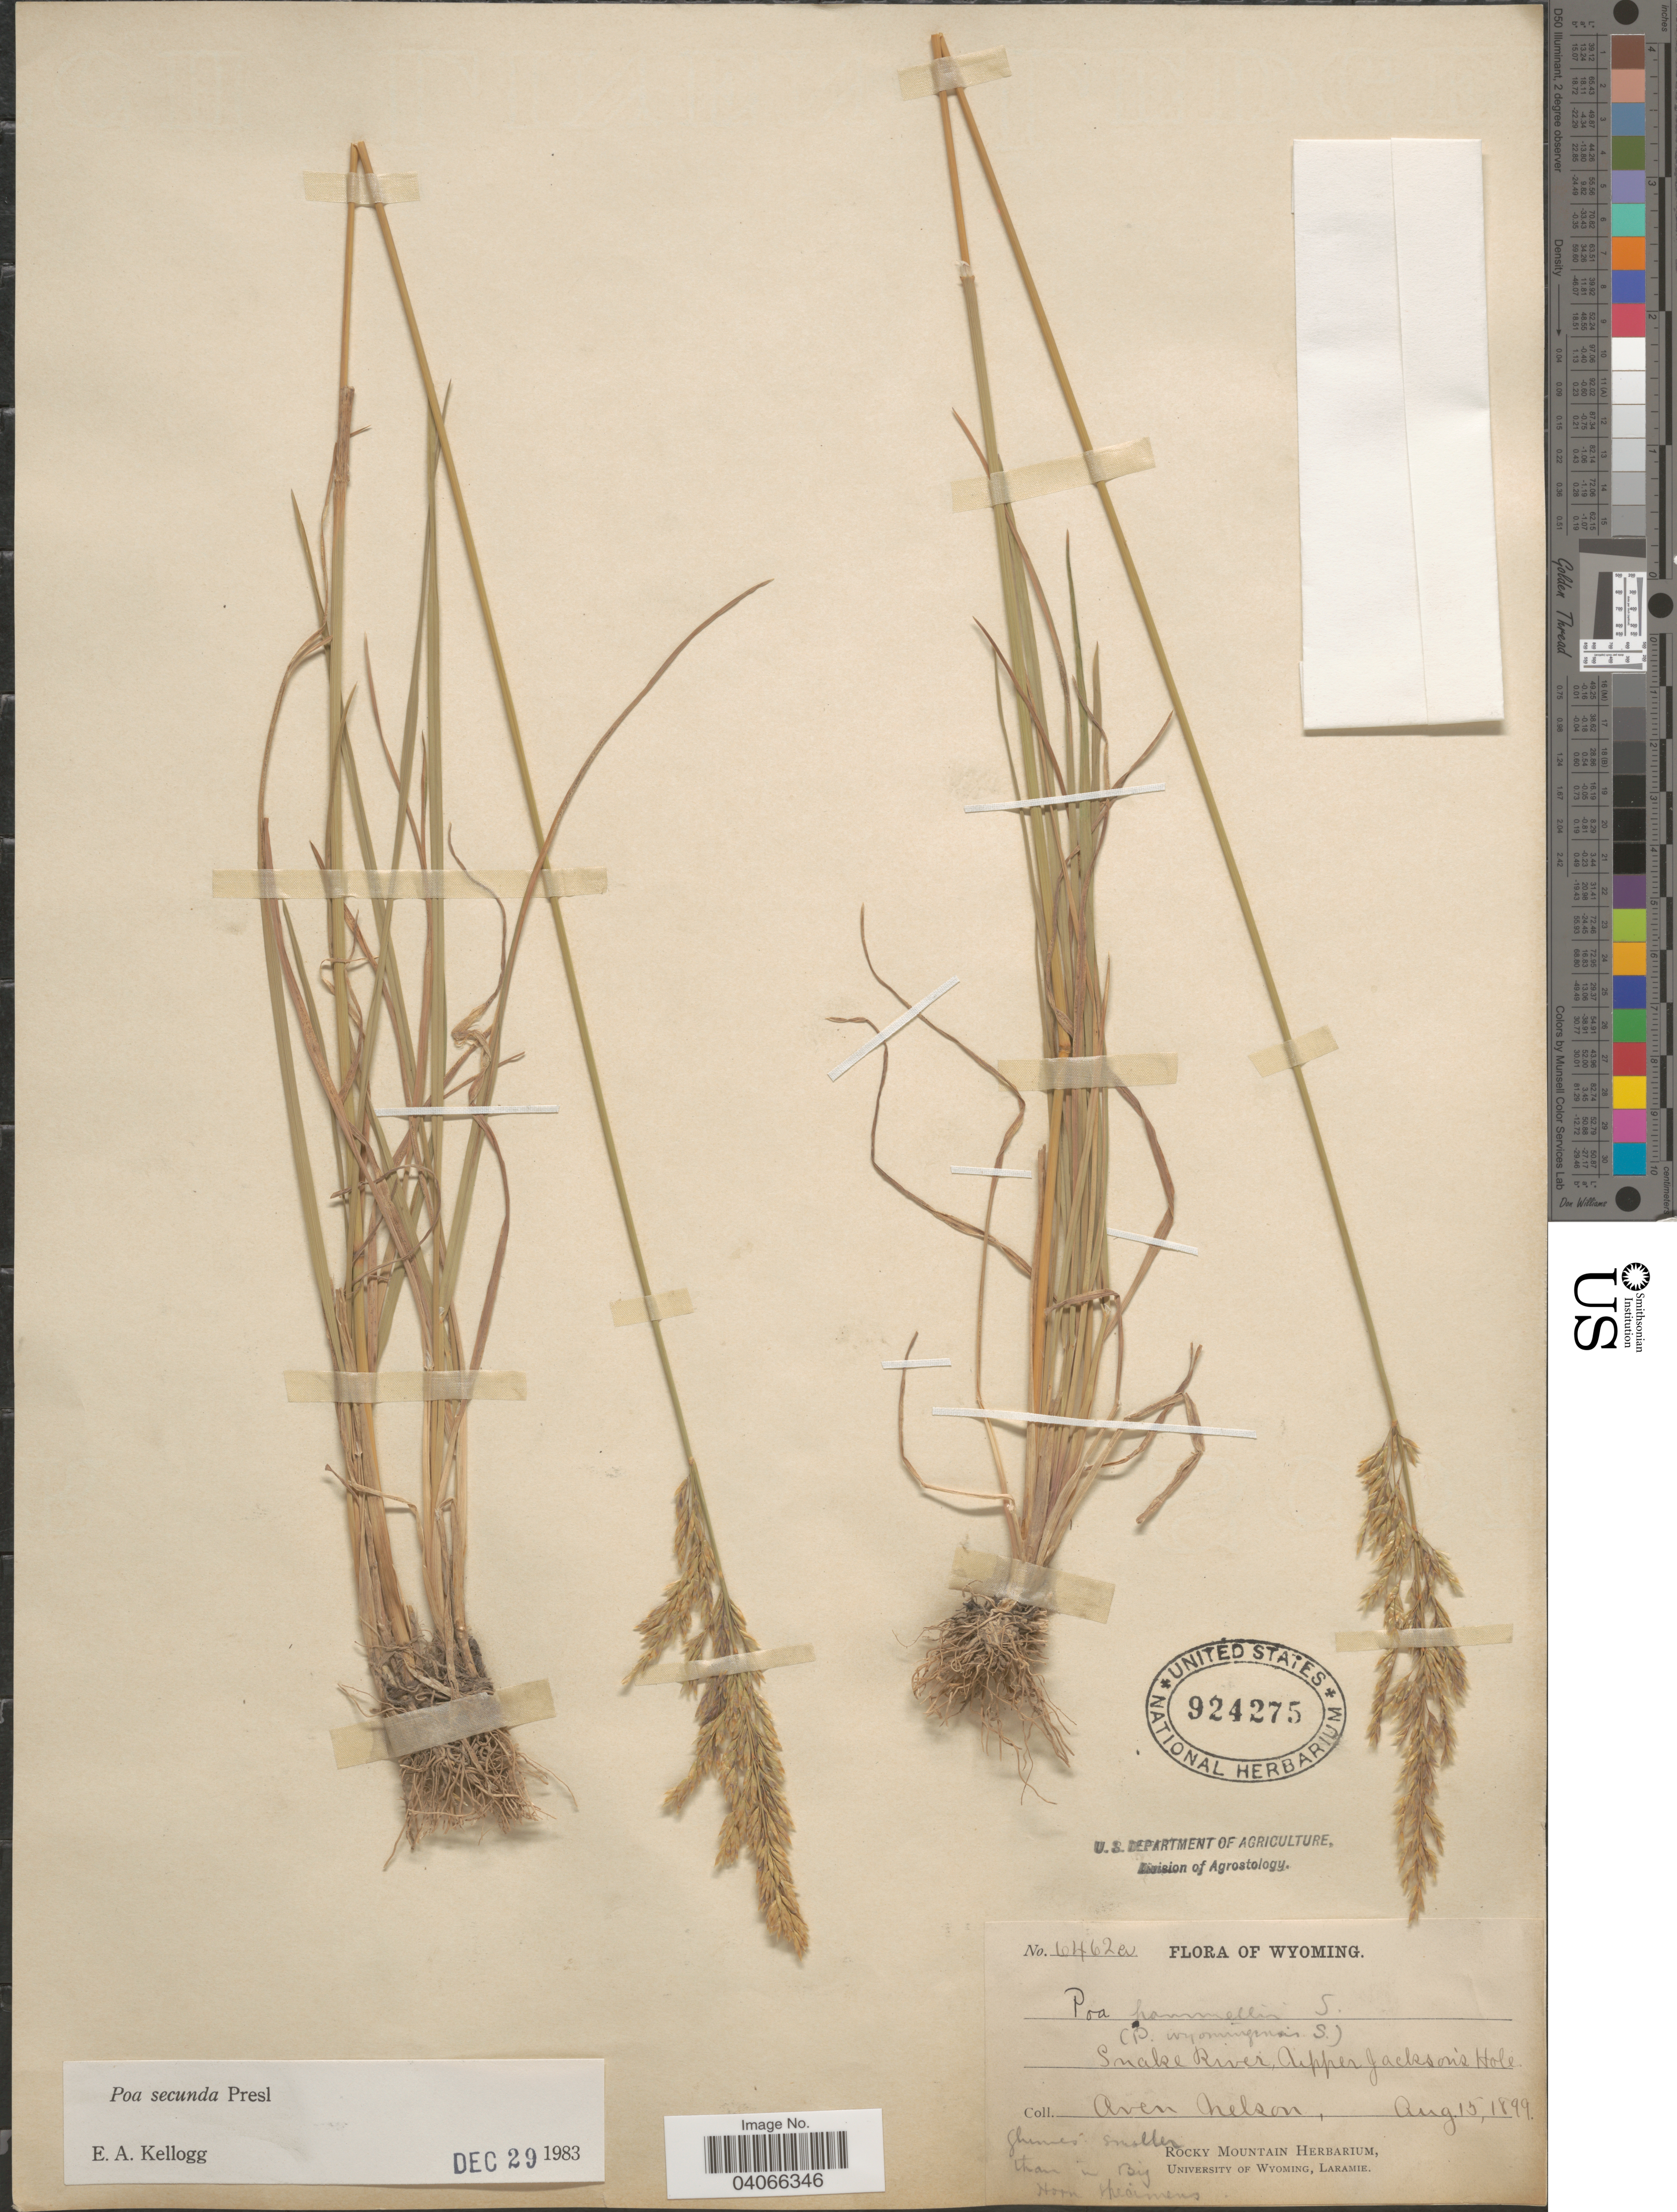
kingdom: Plantae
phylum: Tracheophyta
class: Liliopsida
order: Poales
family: Poaceae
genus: Poa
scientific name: Poa secunda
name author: J. Presl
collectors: A. Nelson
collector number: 6462a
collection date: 1899-08-15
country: United States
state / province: Wyoming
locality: Snake River, Upper Jackson's Hole.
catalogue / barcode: US 924275